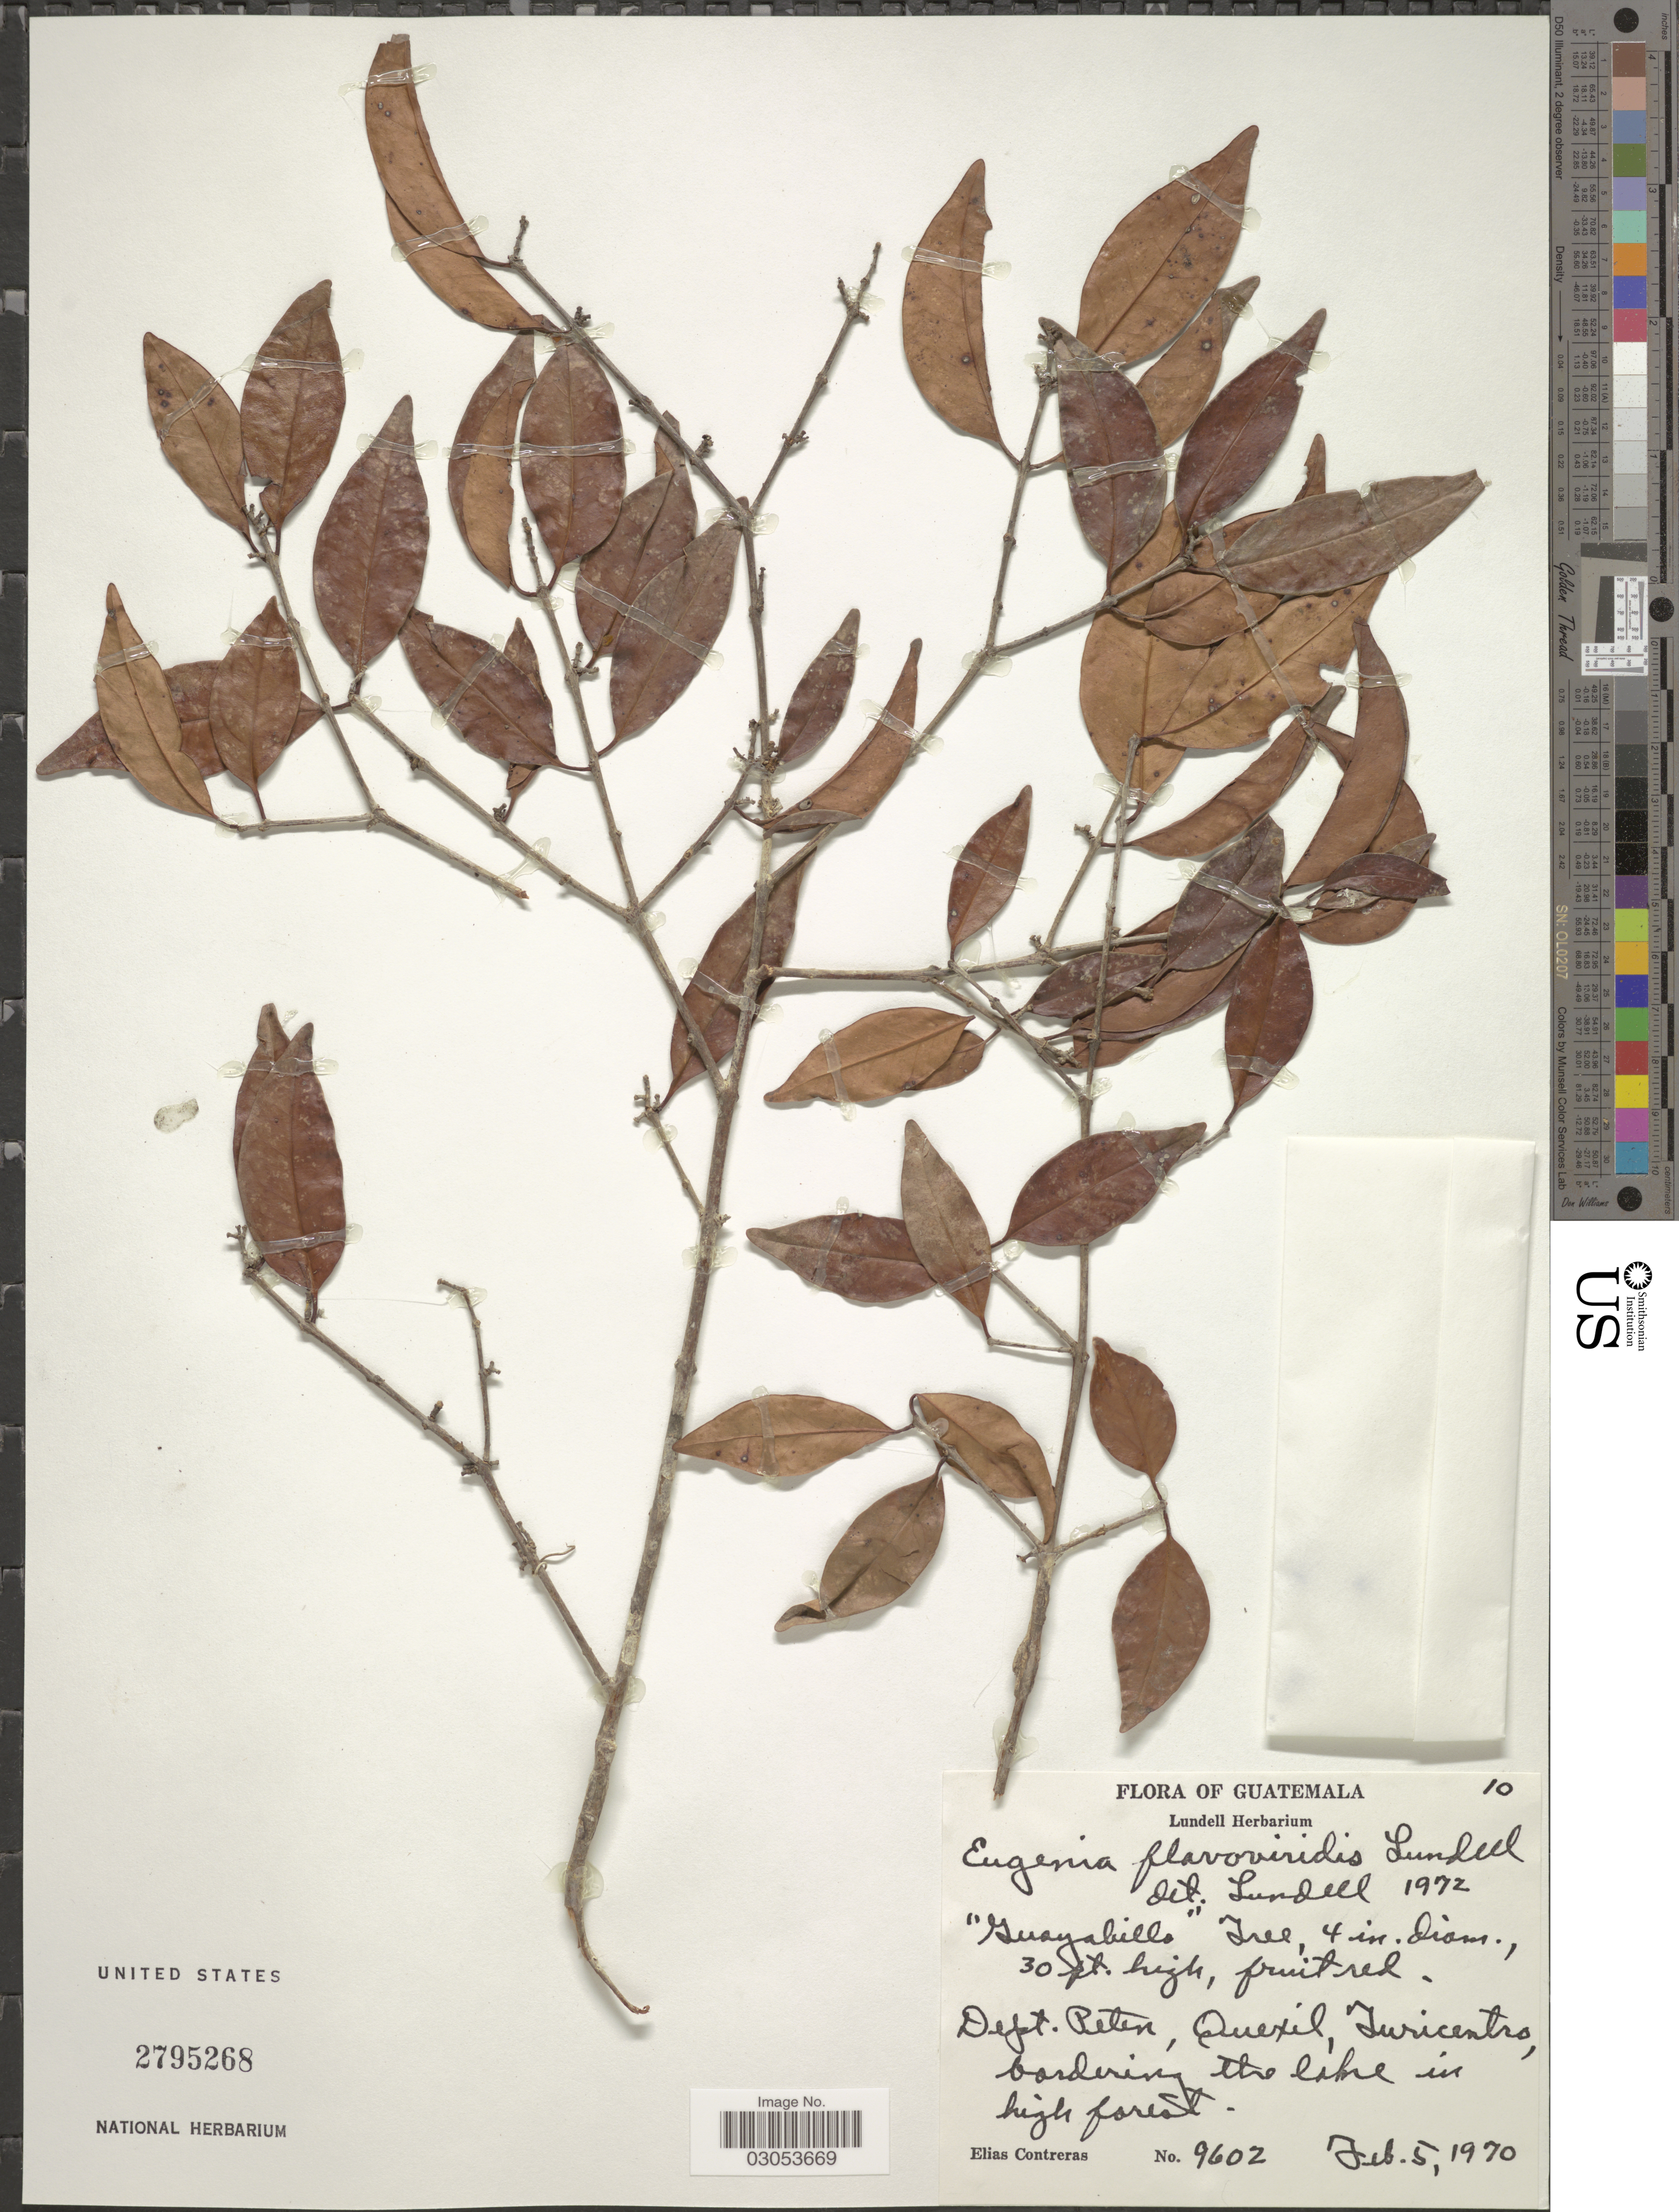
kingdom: Plantae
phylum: Tracheophyta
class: Magnoliopsida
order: Myrtales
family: Myrtaceae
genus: Eugenia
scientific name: Eugenia flavoviridis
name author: Lundell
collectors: E. Contreras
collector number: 9602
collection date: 1970-02-05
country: Guatemala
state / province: El Petén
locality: Dept. Peten, Quexil, Turicentro, bordering the lake in high forest.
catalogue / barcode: US 2795268